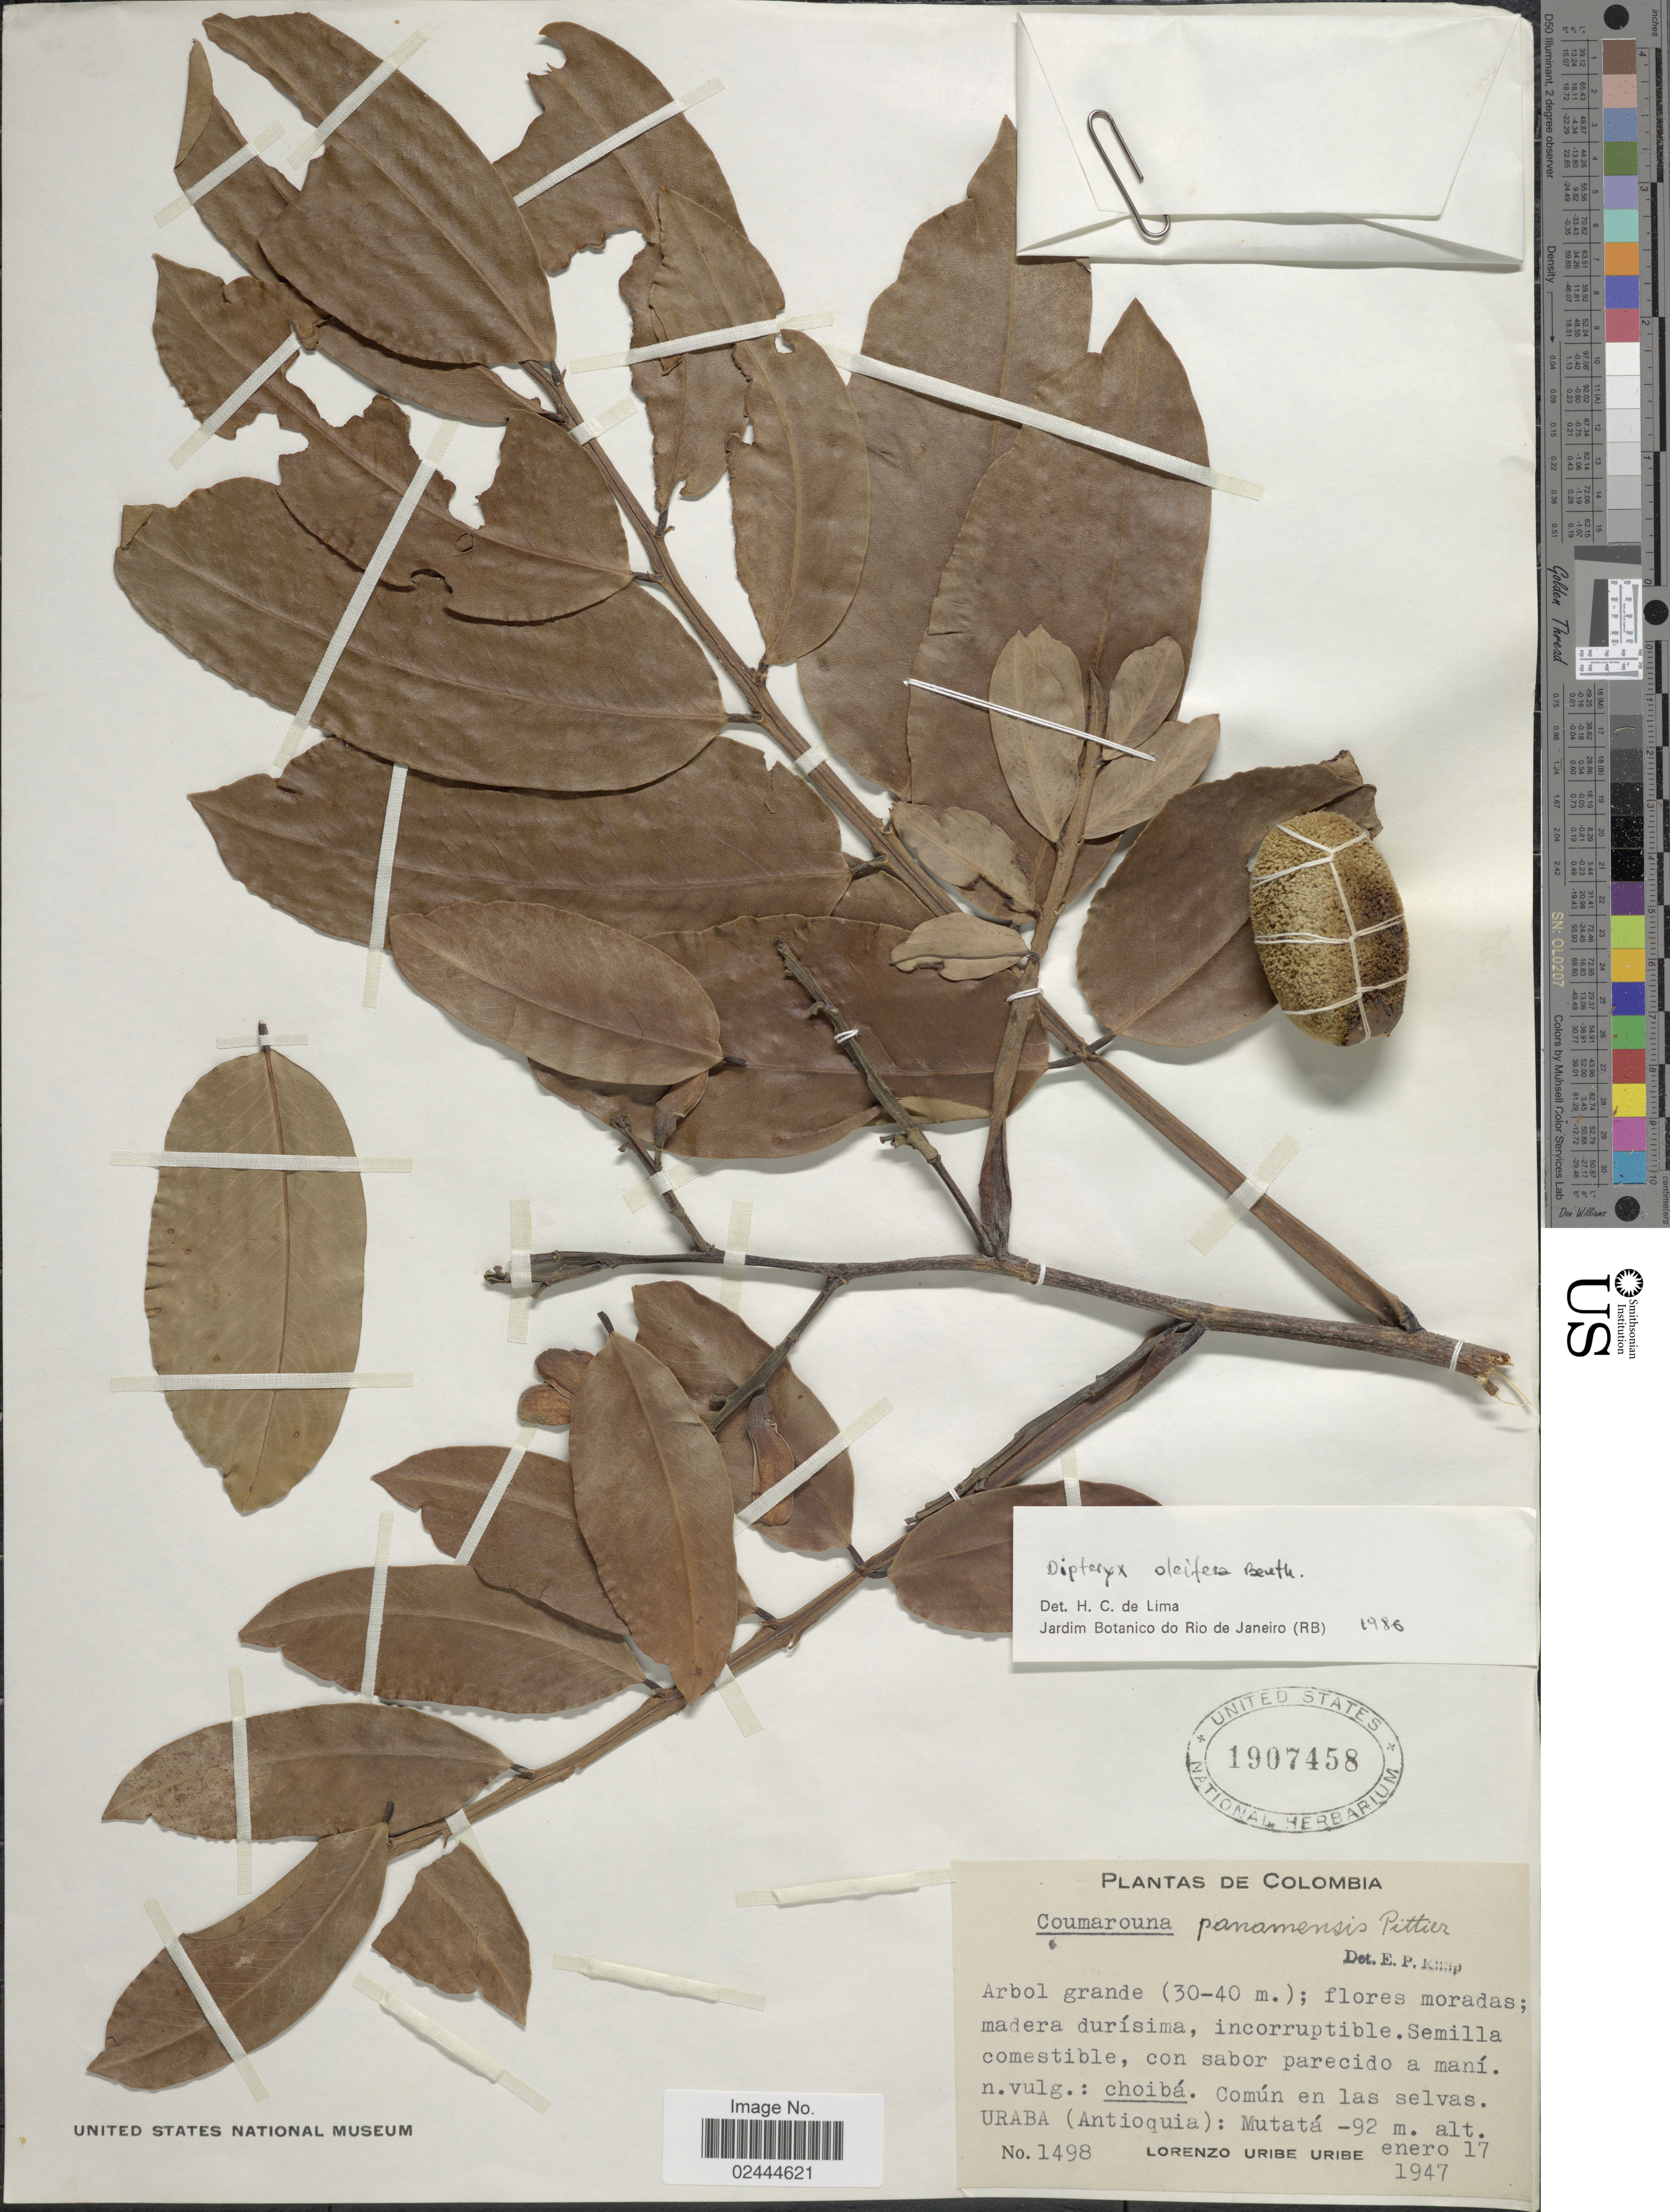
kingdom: Plantae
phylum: Tracheophyta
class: Magnoliopsida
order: Fabales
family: Fabaceae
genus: Dipteryx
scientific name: Dipteryx oleifera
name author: Benth.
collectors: L. Uribe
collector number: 1498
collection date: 1947-01-17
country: Colombia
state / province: Antioquia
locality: Uraba, Mutatá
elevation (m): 92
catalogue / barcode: US 1907458